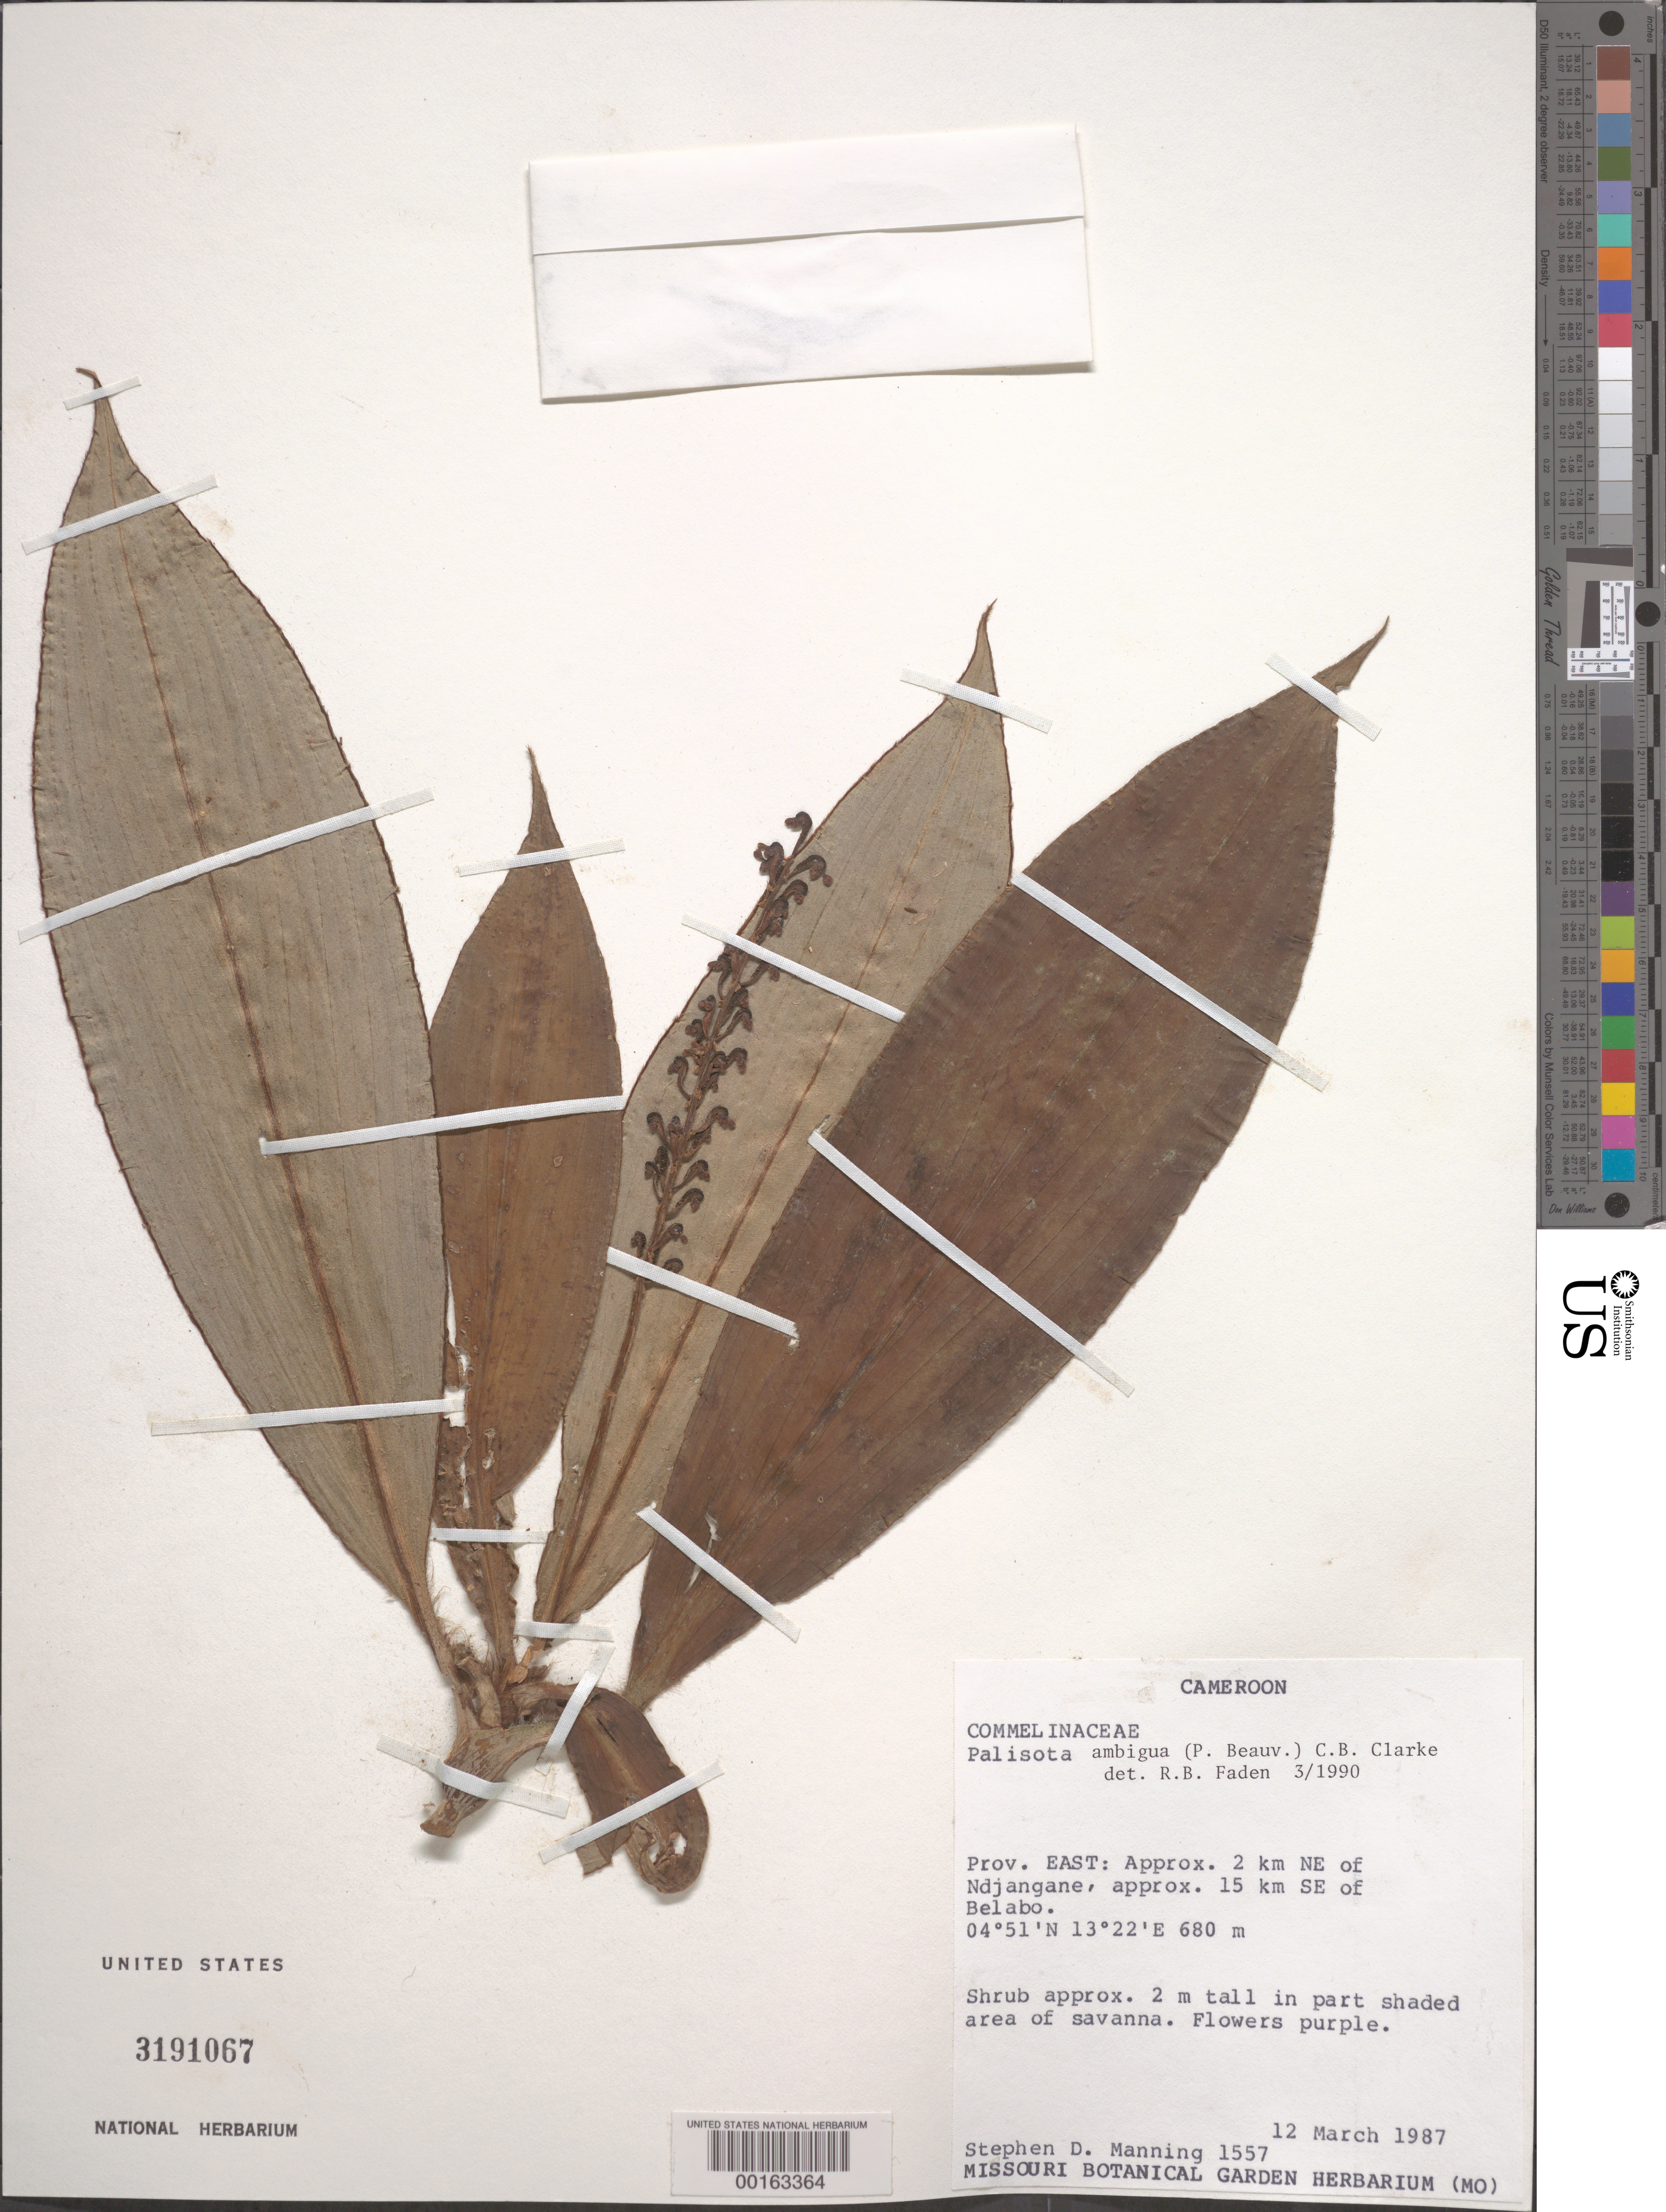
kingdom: Plantae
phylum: Tracheophyta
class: Liliopsida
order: Commelinales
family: Commelinaceae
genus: Palisota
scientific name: Palisota ambigua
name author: (P. Beauv.) C.B. Clarke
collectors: S. Manning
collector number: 1557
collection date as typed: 12 Mar 1987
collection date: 1987-03-12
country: Cameroon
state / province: Est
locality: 2 km ne of ndjangane, and 15 km se of belabo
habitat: In partly shaded area of savanna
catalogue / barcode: US 3191067